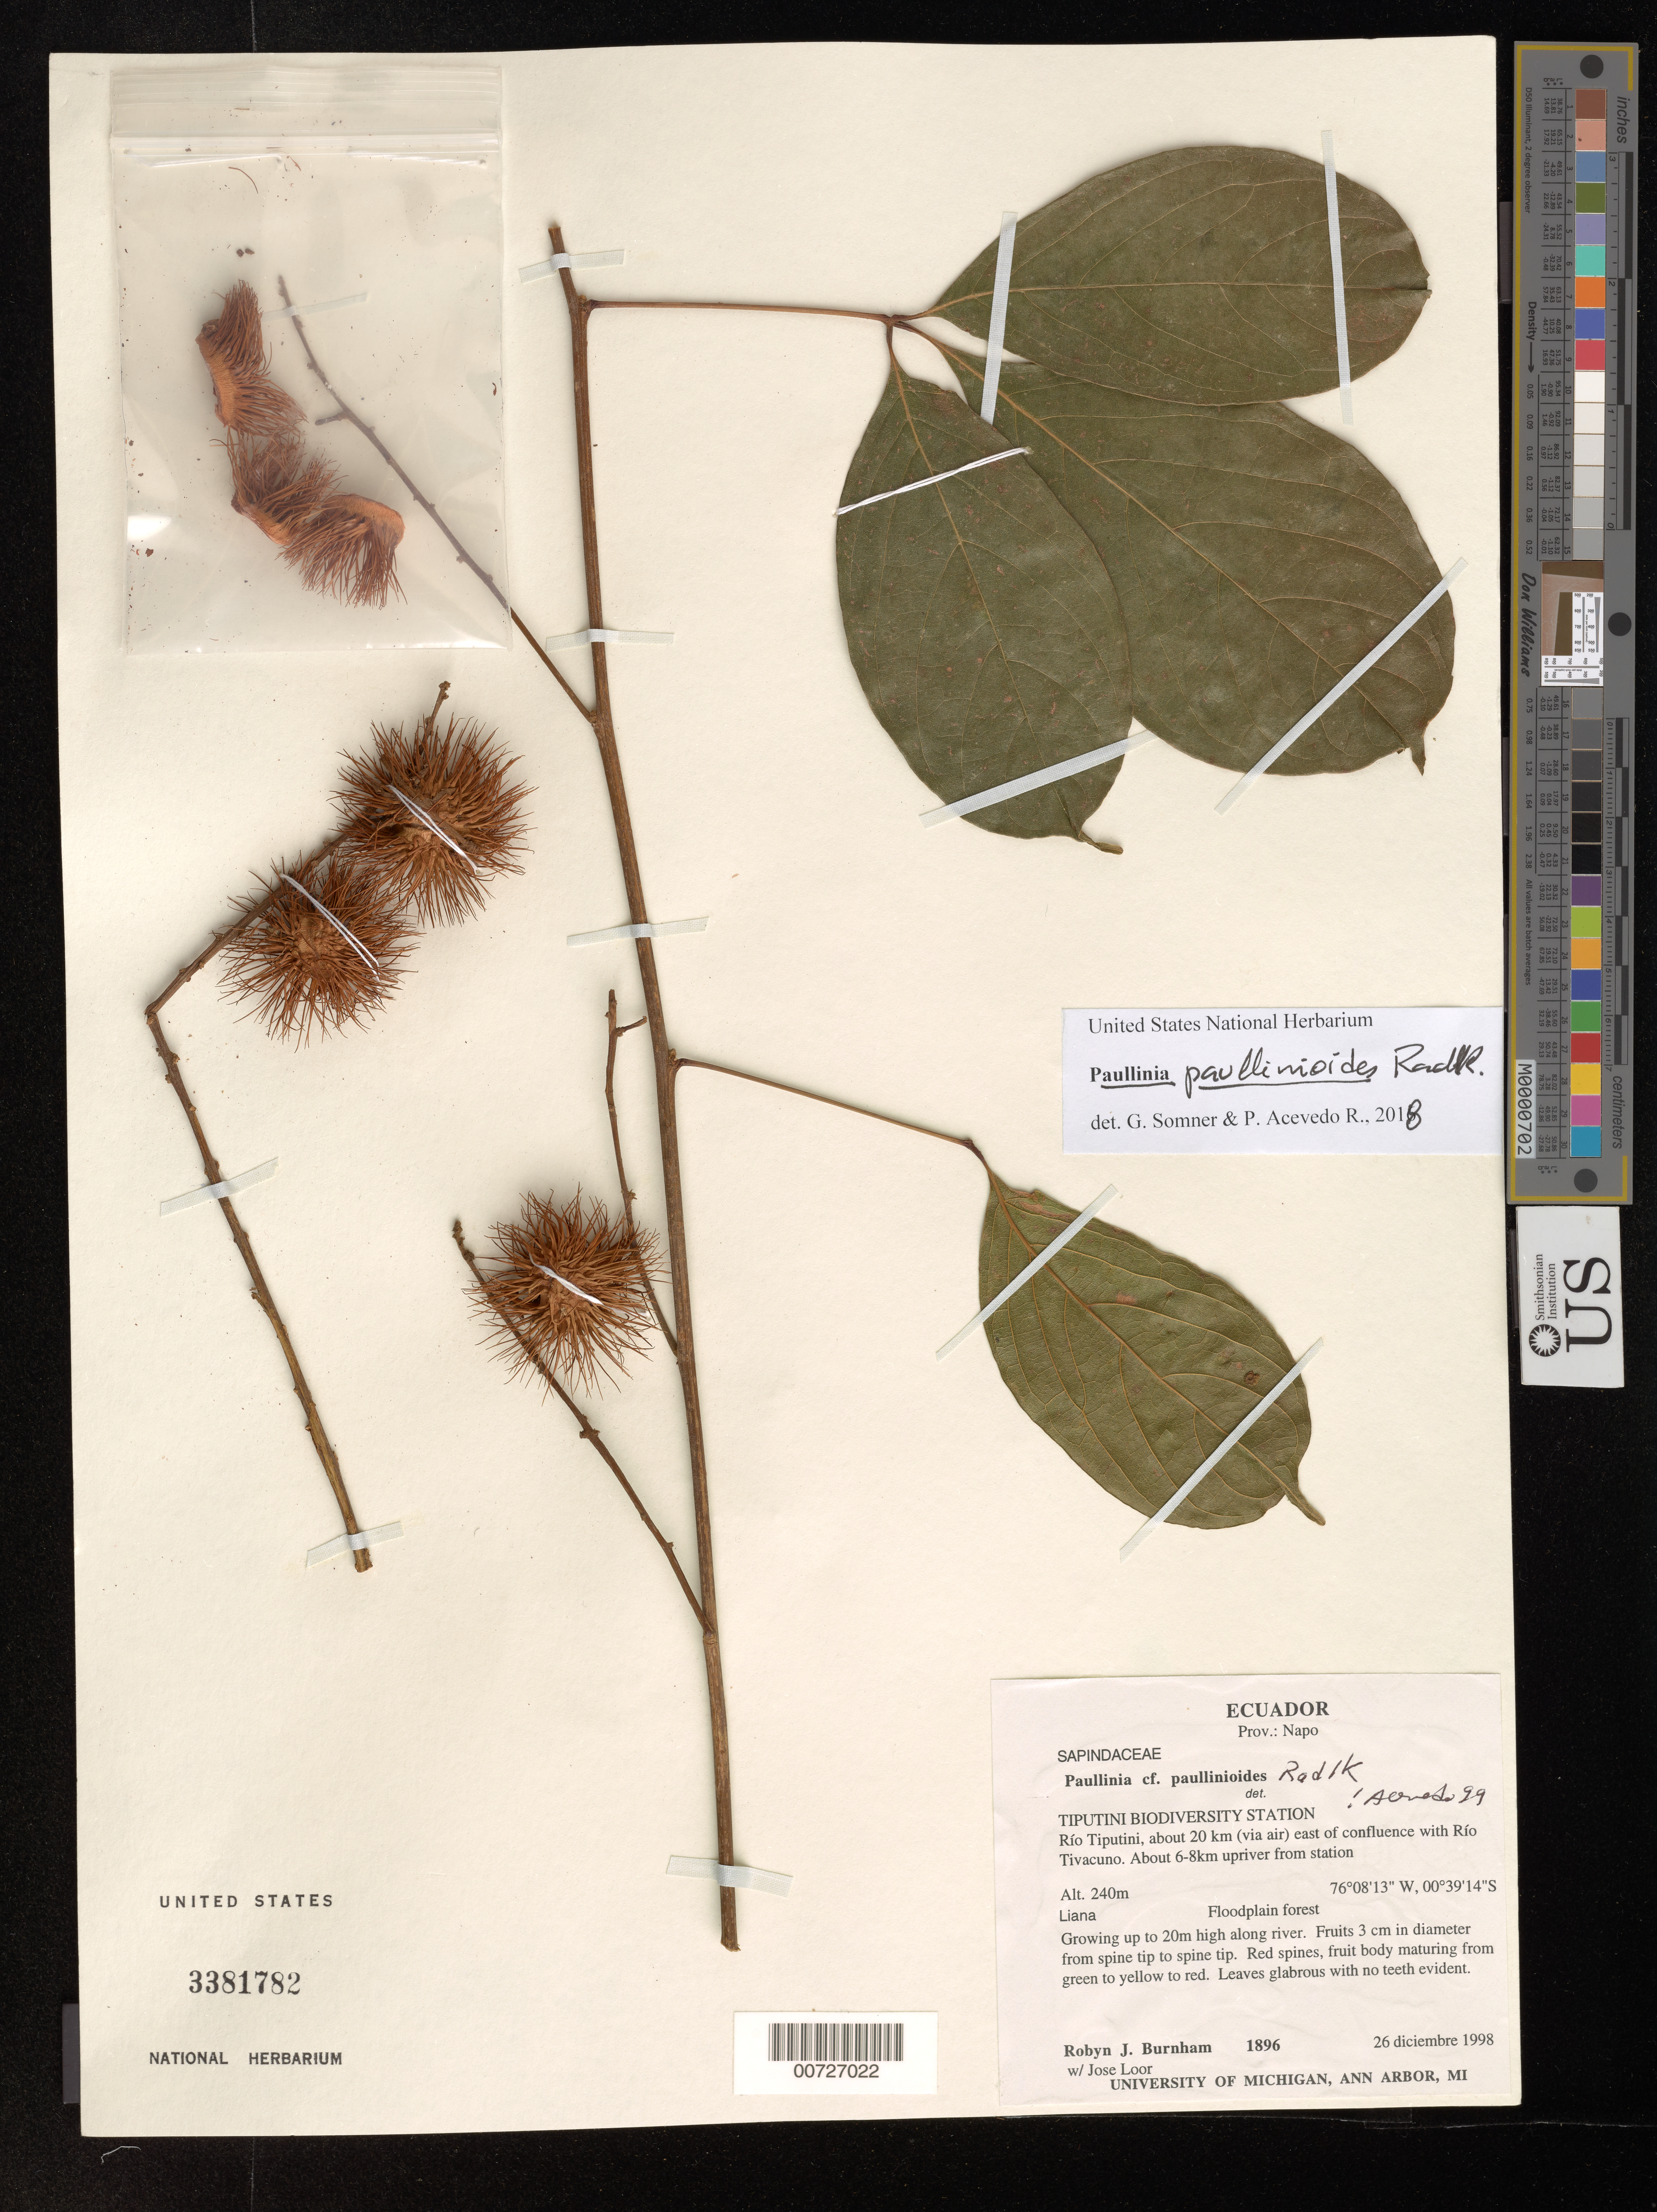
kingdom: Plantae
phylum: Tracheophyta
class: Magnoliopsida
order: Sapindales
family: Sapindaceae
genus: Paullinia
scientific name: Paullinia paullinioides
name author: Radlk.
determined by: Acevedo-Rodríguez, P.; Somner, G. V.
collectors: R. J. Burnham & J. Loor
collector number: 1896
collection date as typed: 26 Dec 1998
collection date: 1998-12-26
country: Ecuador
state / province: Napo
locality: Tiputini Biodiversity Station, Rio Tiputini, about 20 km (via air) E of confluence with Río Tivacuno. About 6-8 km upriver from station.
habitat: Floodplain forest.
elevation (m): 240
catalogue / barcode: US 3381782